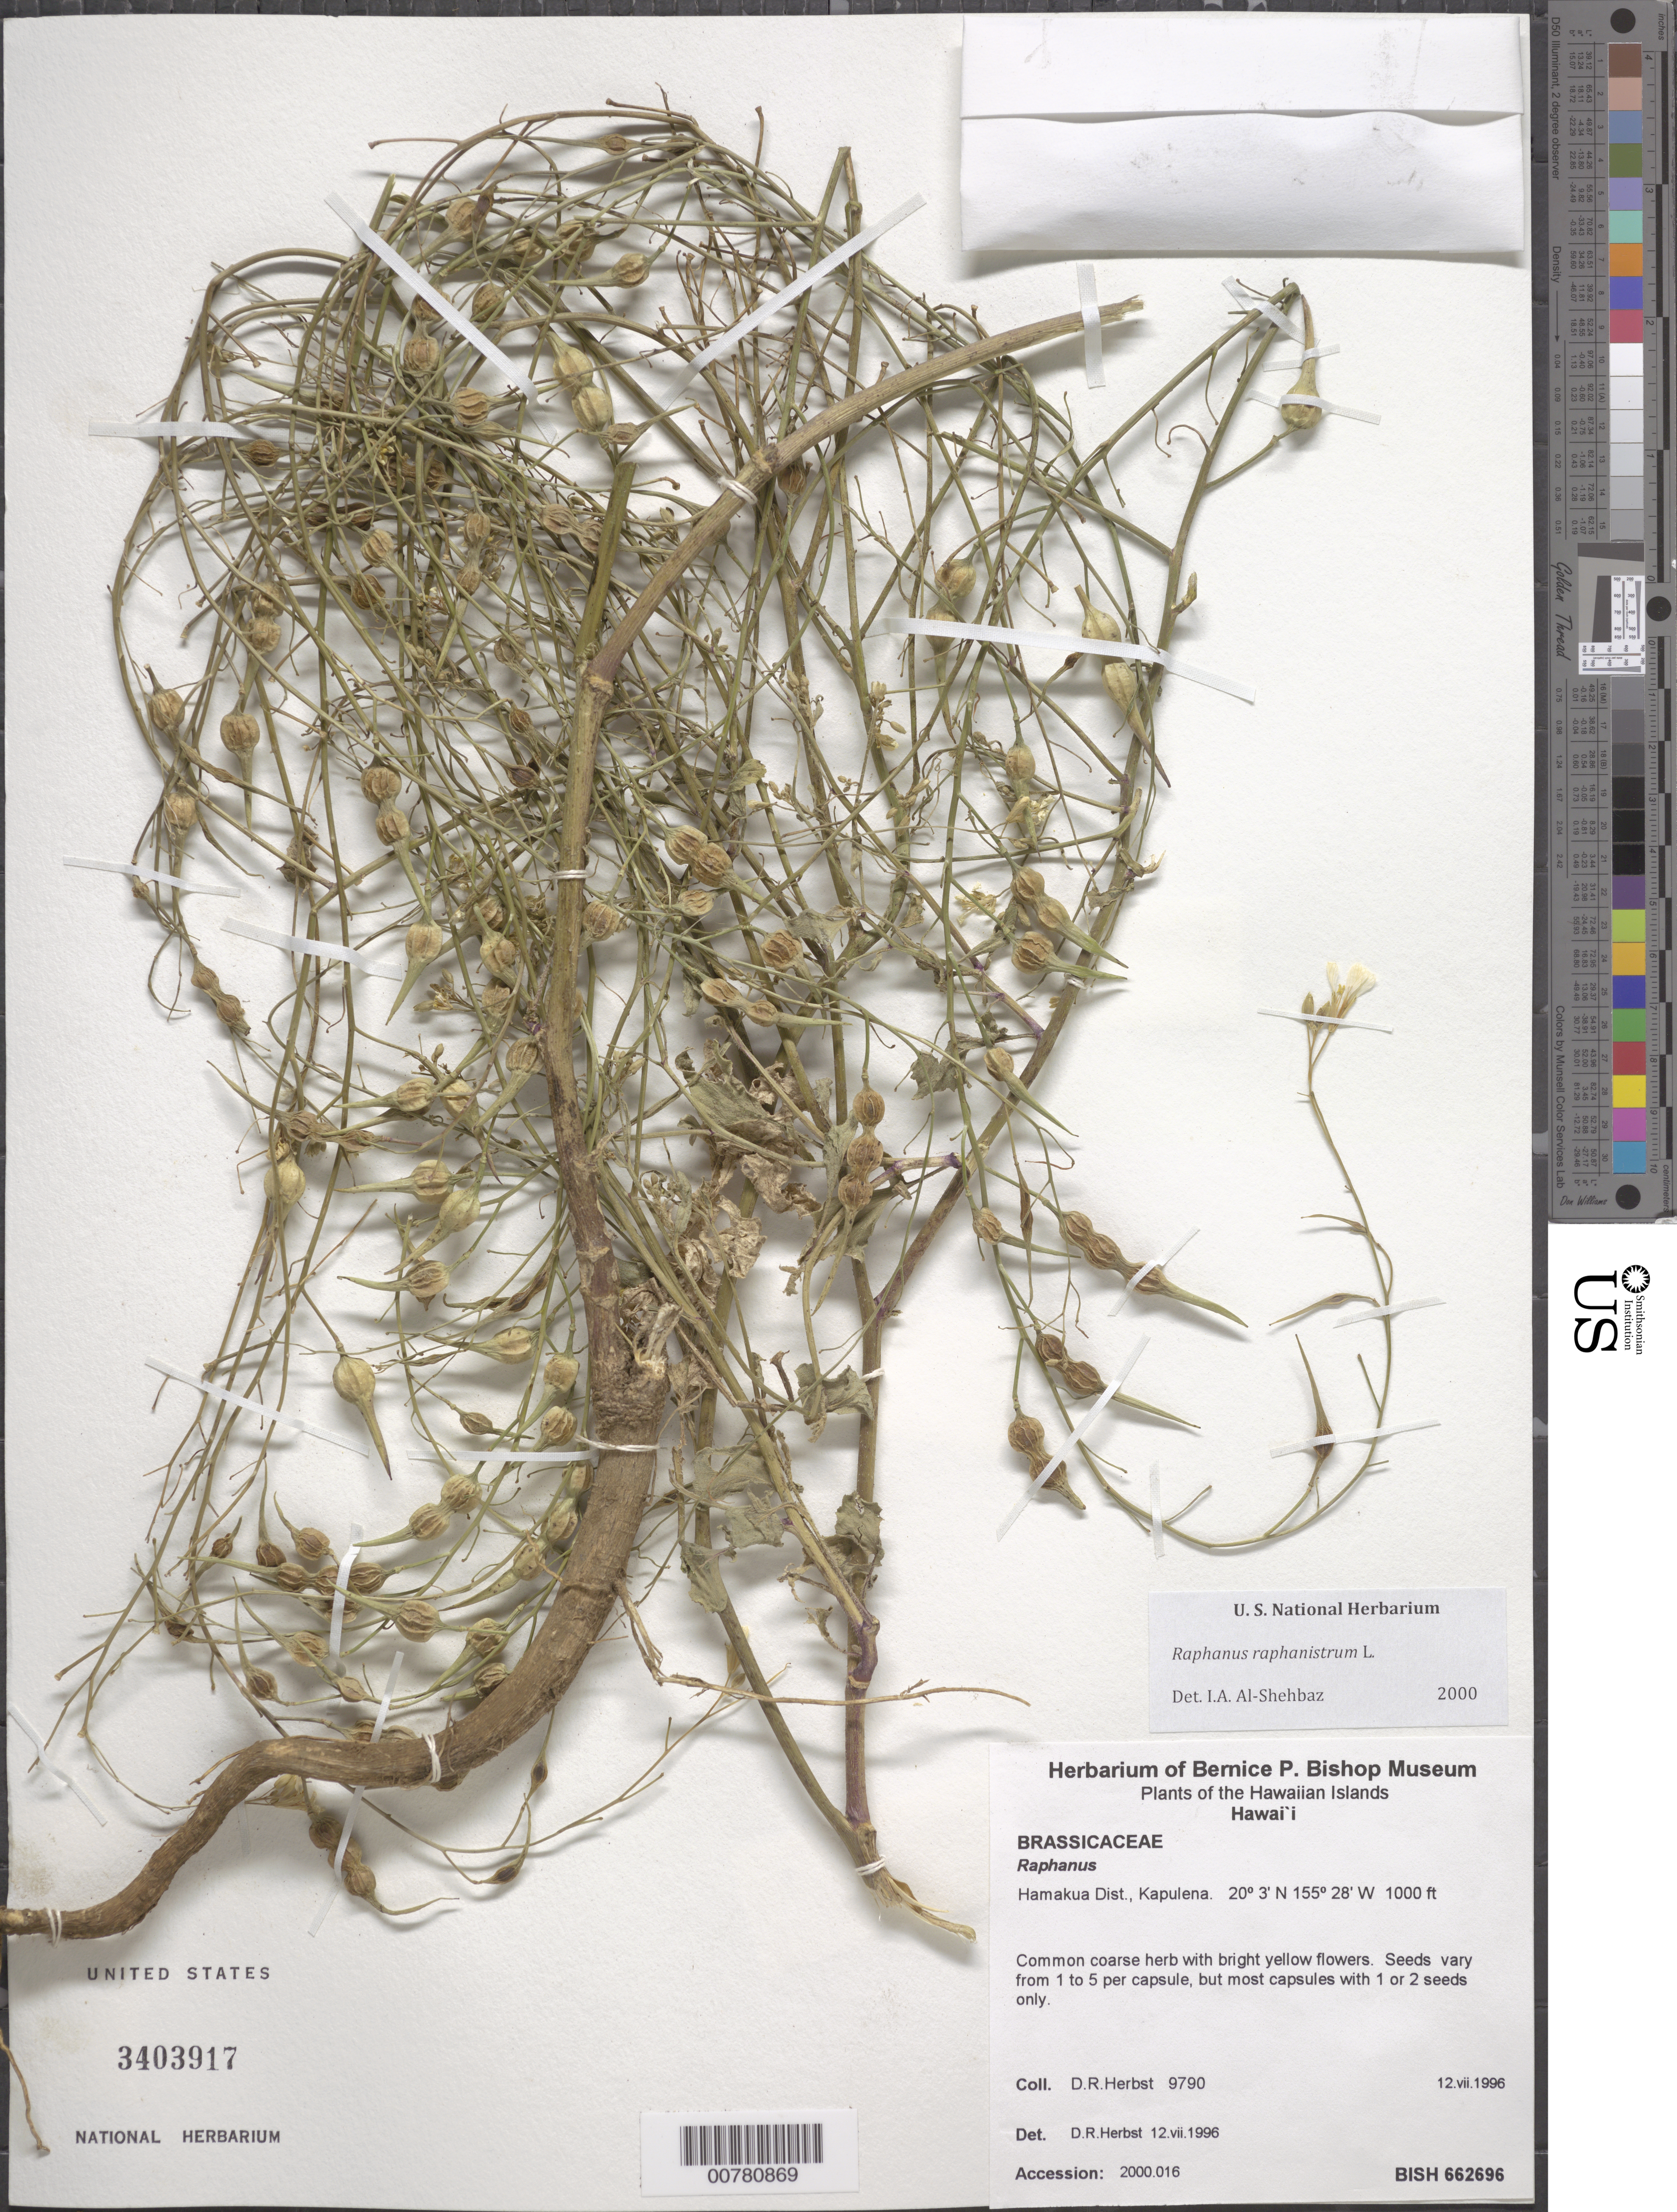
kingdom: Plantae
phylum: Tracheophyta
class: Magnoliopsida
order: Brassicales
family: Brassicaceae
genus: Raphanus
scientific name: Raphanus raphanistrum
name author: L.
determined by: Al-Shehbaz, I. A., (MO), Missouri Botanical Garden (UNITED STATES)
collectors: D. R. Herbst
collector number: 9790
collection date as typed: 12 Jul 1996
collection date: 1996-07-12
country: United States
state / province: Hawaii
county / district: Hawaii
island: Hawaii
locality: Hamakua Distr., Kapulena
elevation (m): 304.8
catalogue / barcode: US 3403917